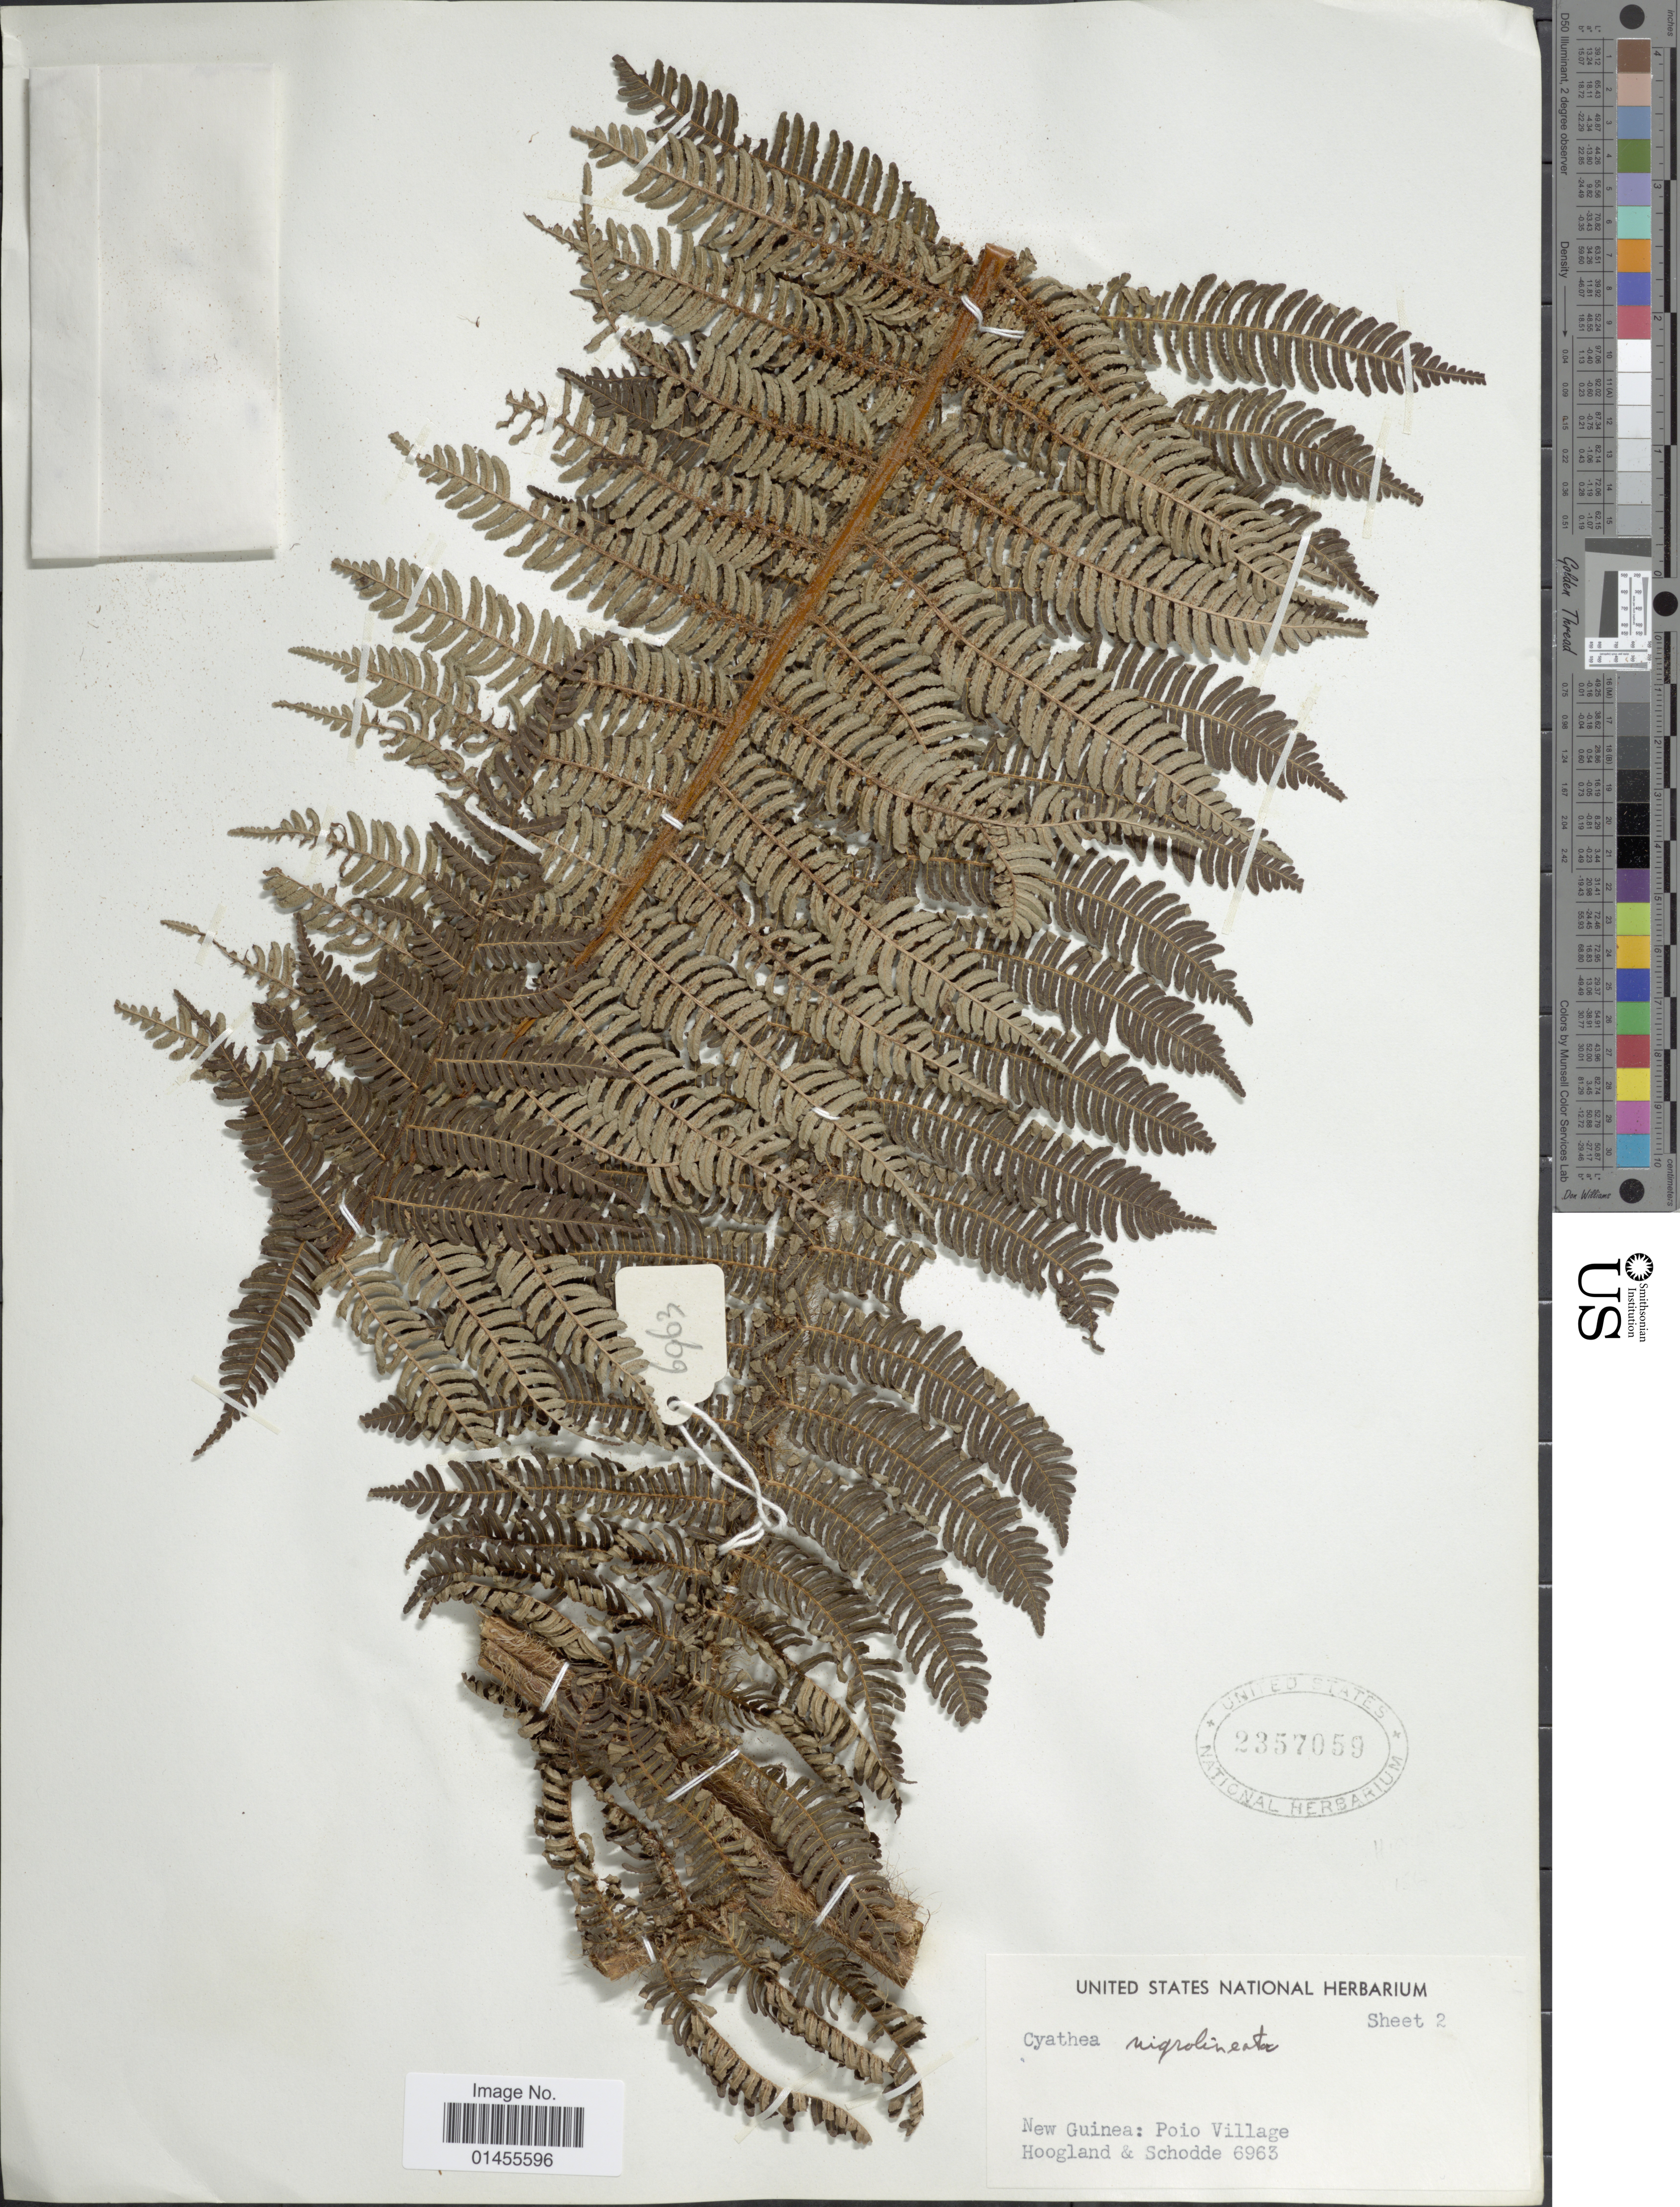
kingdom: Plantae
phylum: Tracheophyta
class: Polypodiopsida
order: Cyatheales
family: Cyatheaceae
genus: Alsophila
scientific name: Alsophila nigrolineata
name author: (Holttum) R.M. Tryon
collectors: R. D. Hoogland & R. Schodde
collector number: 6963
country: Papua New Guinea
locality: New Guinea. Poio Village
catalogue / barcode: US 2357059